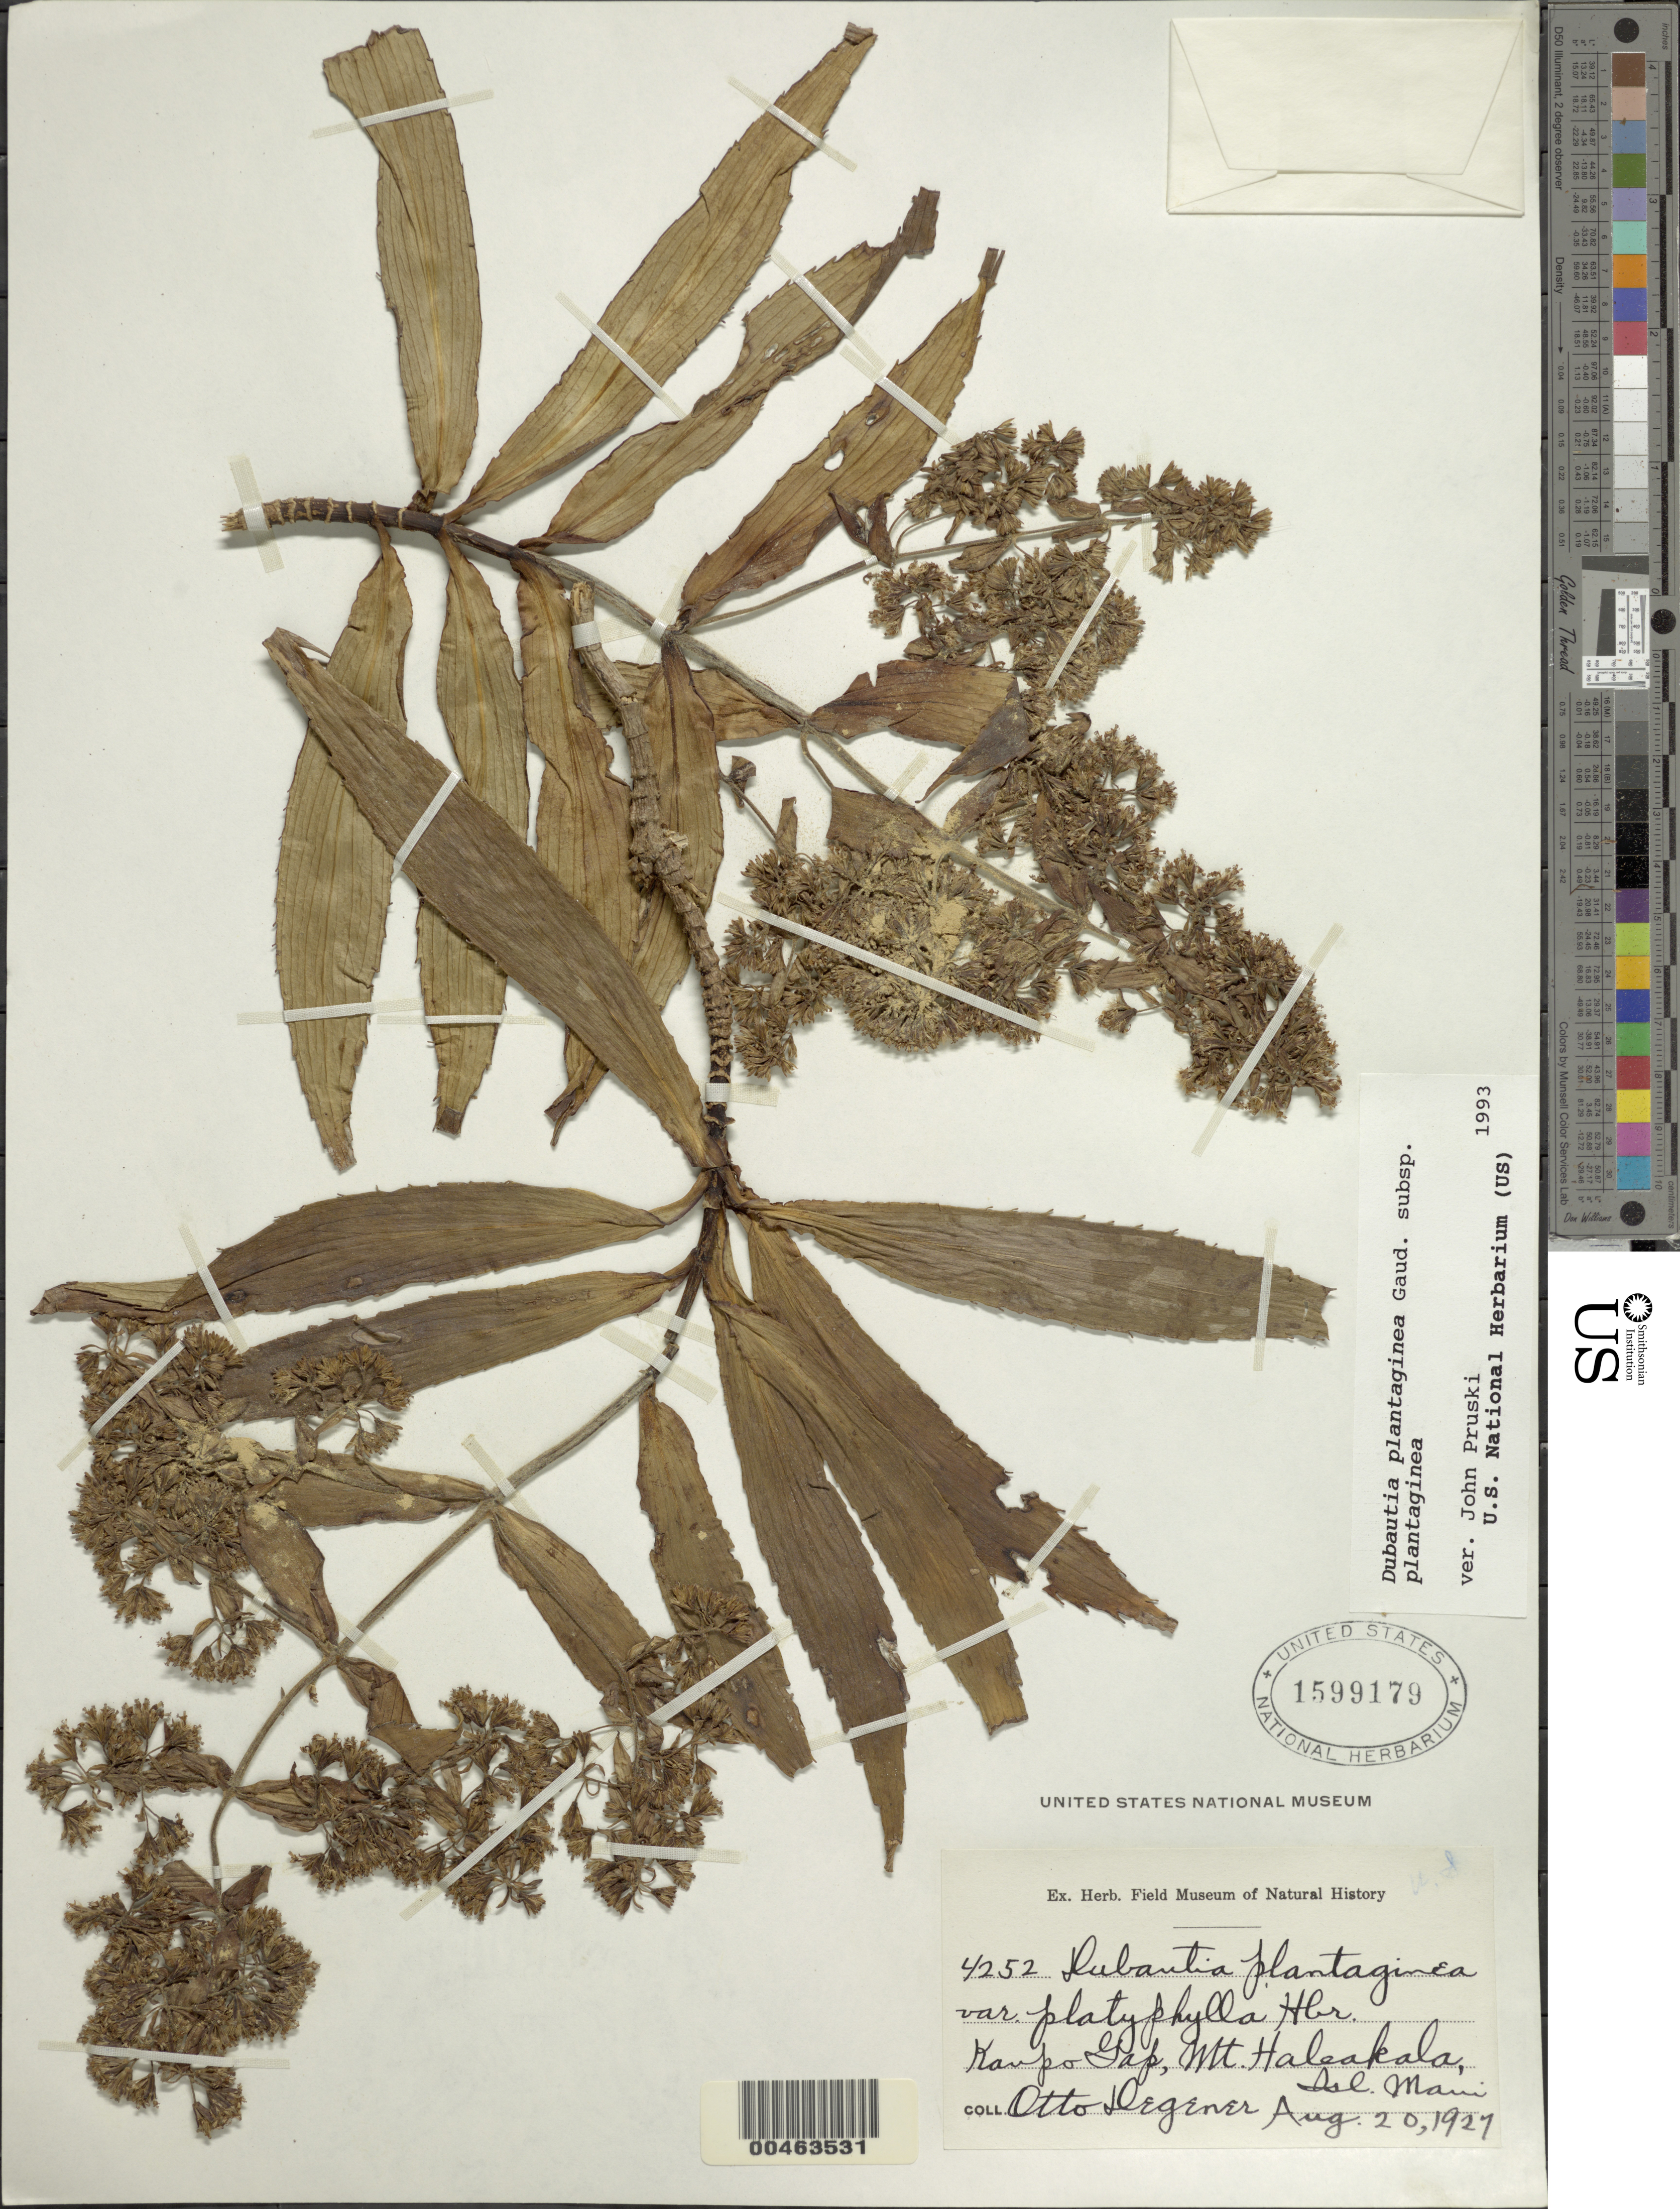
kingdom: Plantae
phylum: Tracheophyta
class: Magnoliopsida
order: Asterales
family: Asteraceae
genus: Dubautia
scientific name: Dubautia plantaginea subsp. plantaginea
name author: Gaudich.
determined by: Pruski, J. F.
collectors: O. Degener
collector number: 4252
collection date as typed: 20 Aug 1927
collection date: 1927-08-20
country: United States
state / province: Hawaii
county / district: Maui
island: Maui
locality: Kaupo Gap, Mt. Haleakala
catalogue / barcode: US 1599179